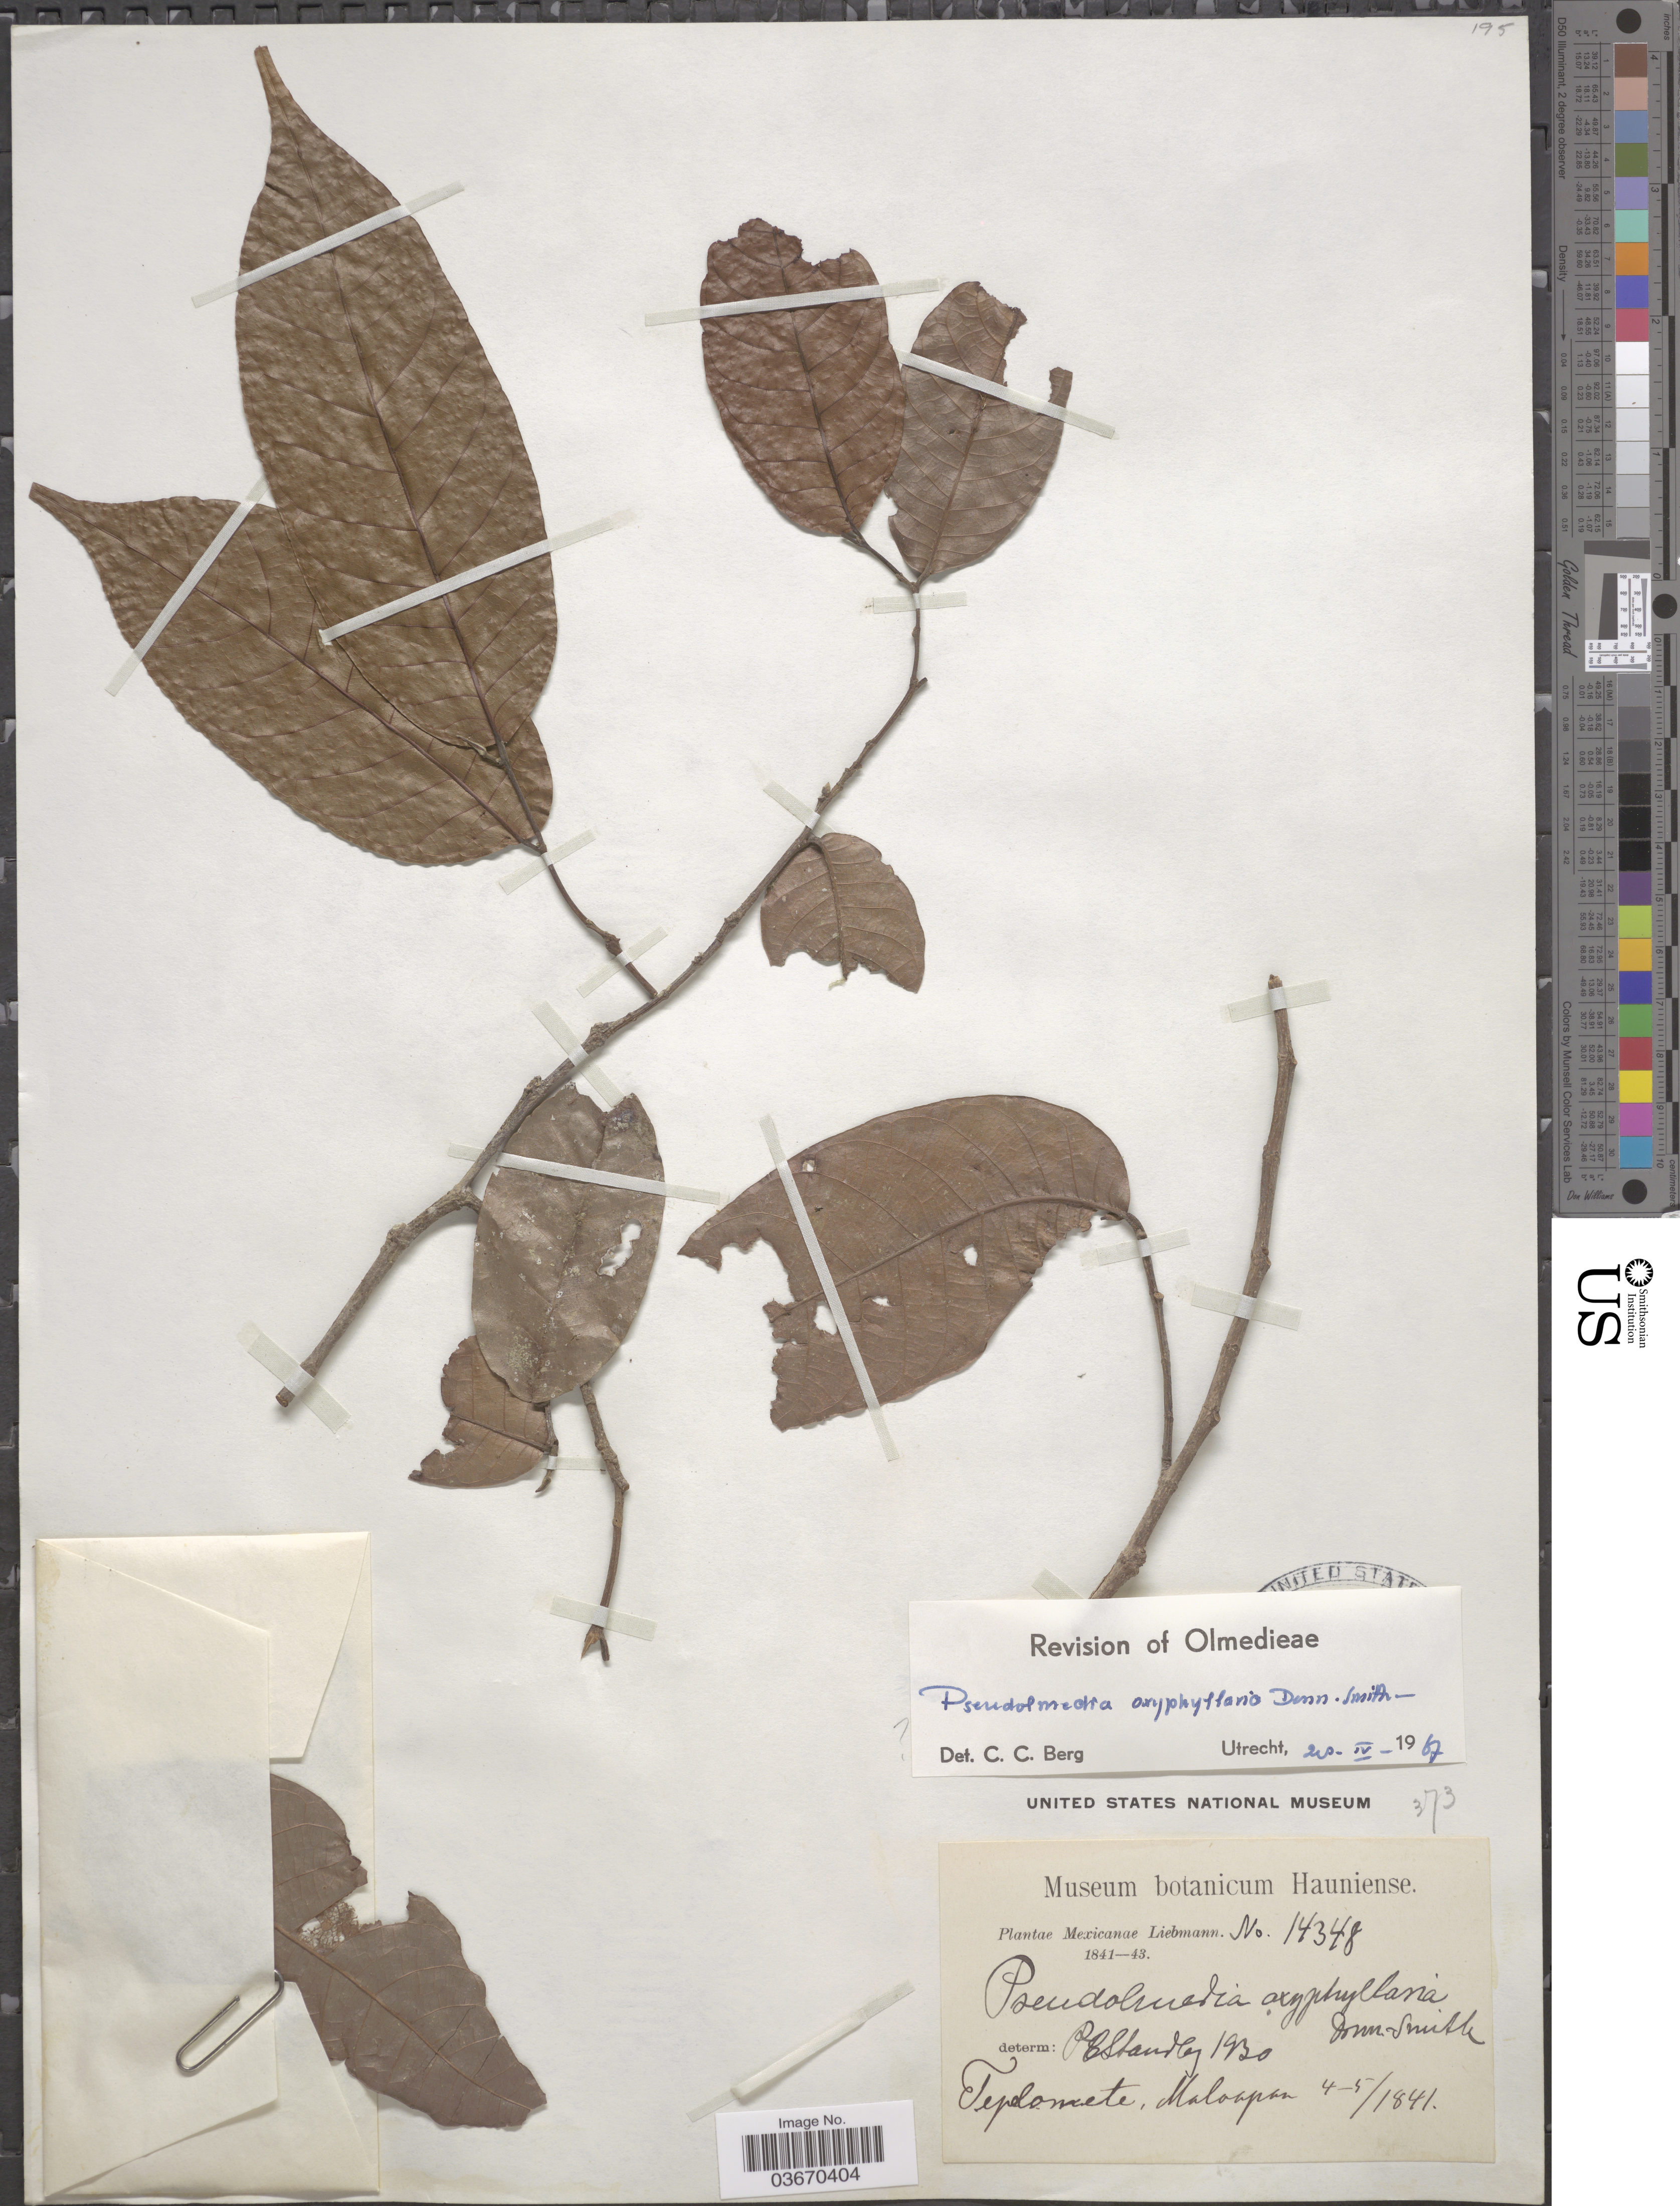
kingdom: Plantae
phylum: Tracheophyta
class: Magnoliopsida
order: Rosales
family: Moraceae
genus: Pseudolmedia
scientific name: Pseudolmedia oxyphyllaria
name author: Donn. Sm.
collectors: Liebmann, --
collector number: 14348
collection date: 1841-05-04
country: Mexico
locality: Tepelomete*, Maloapan.